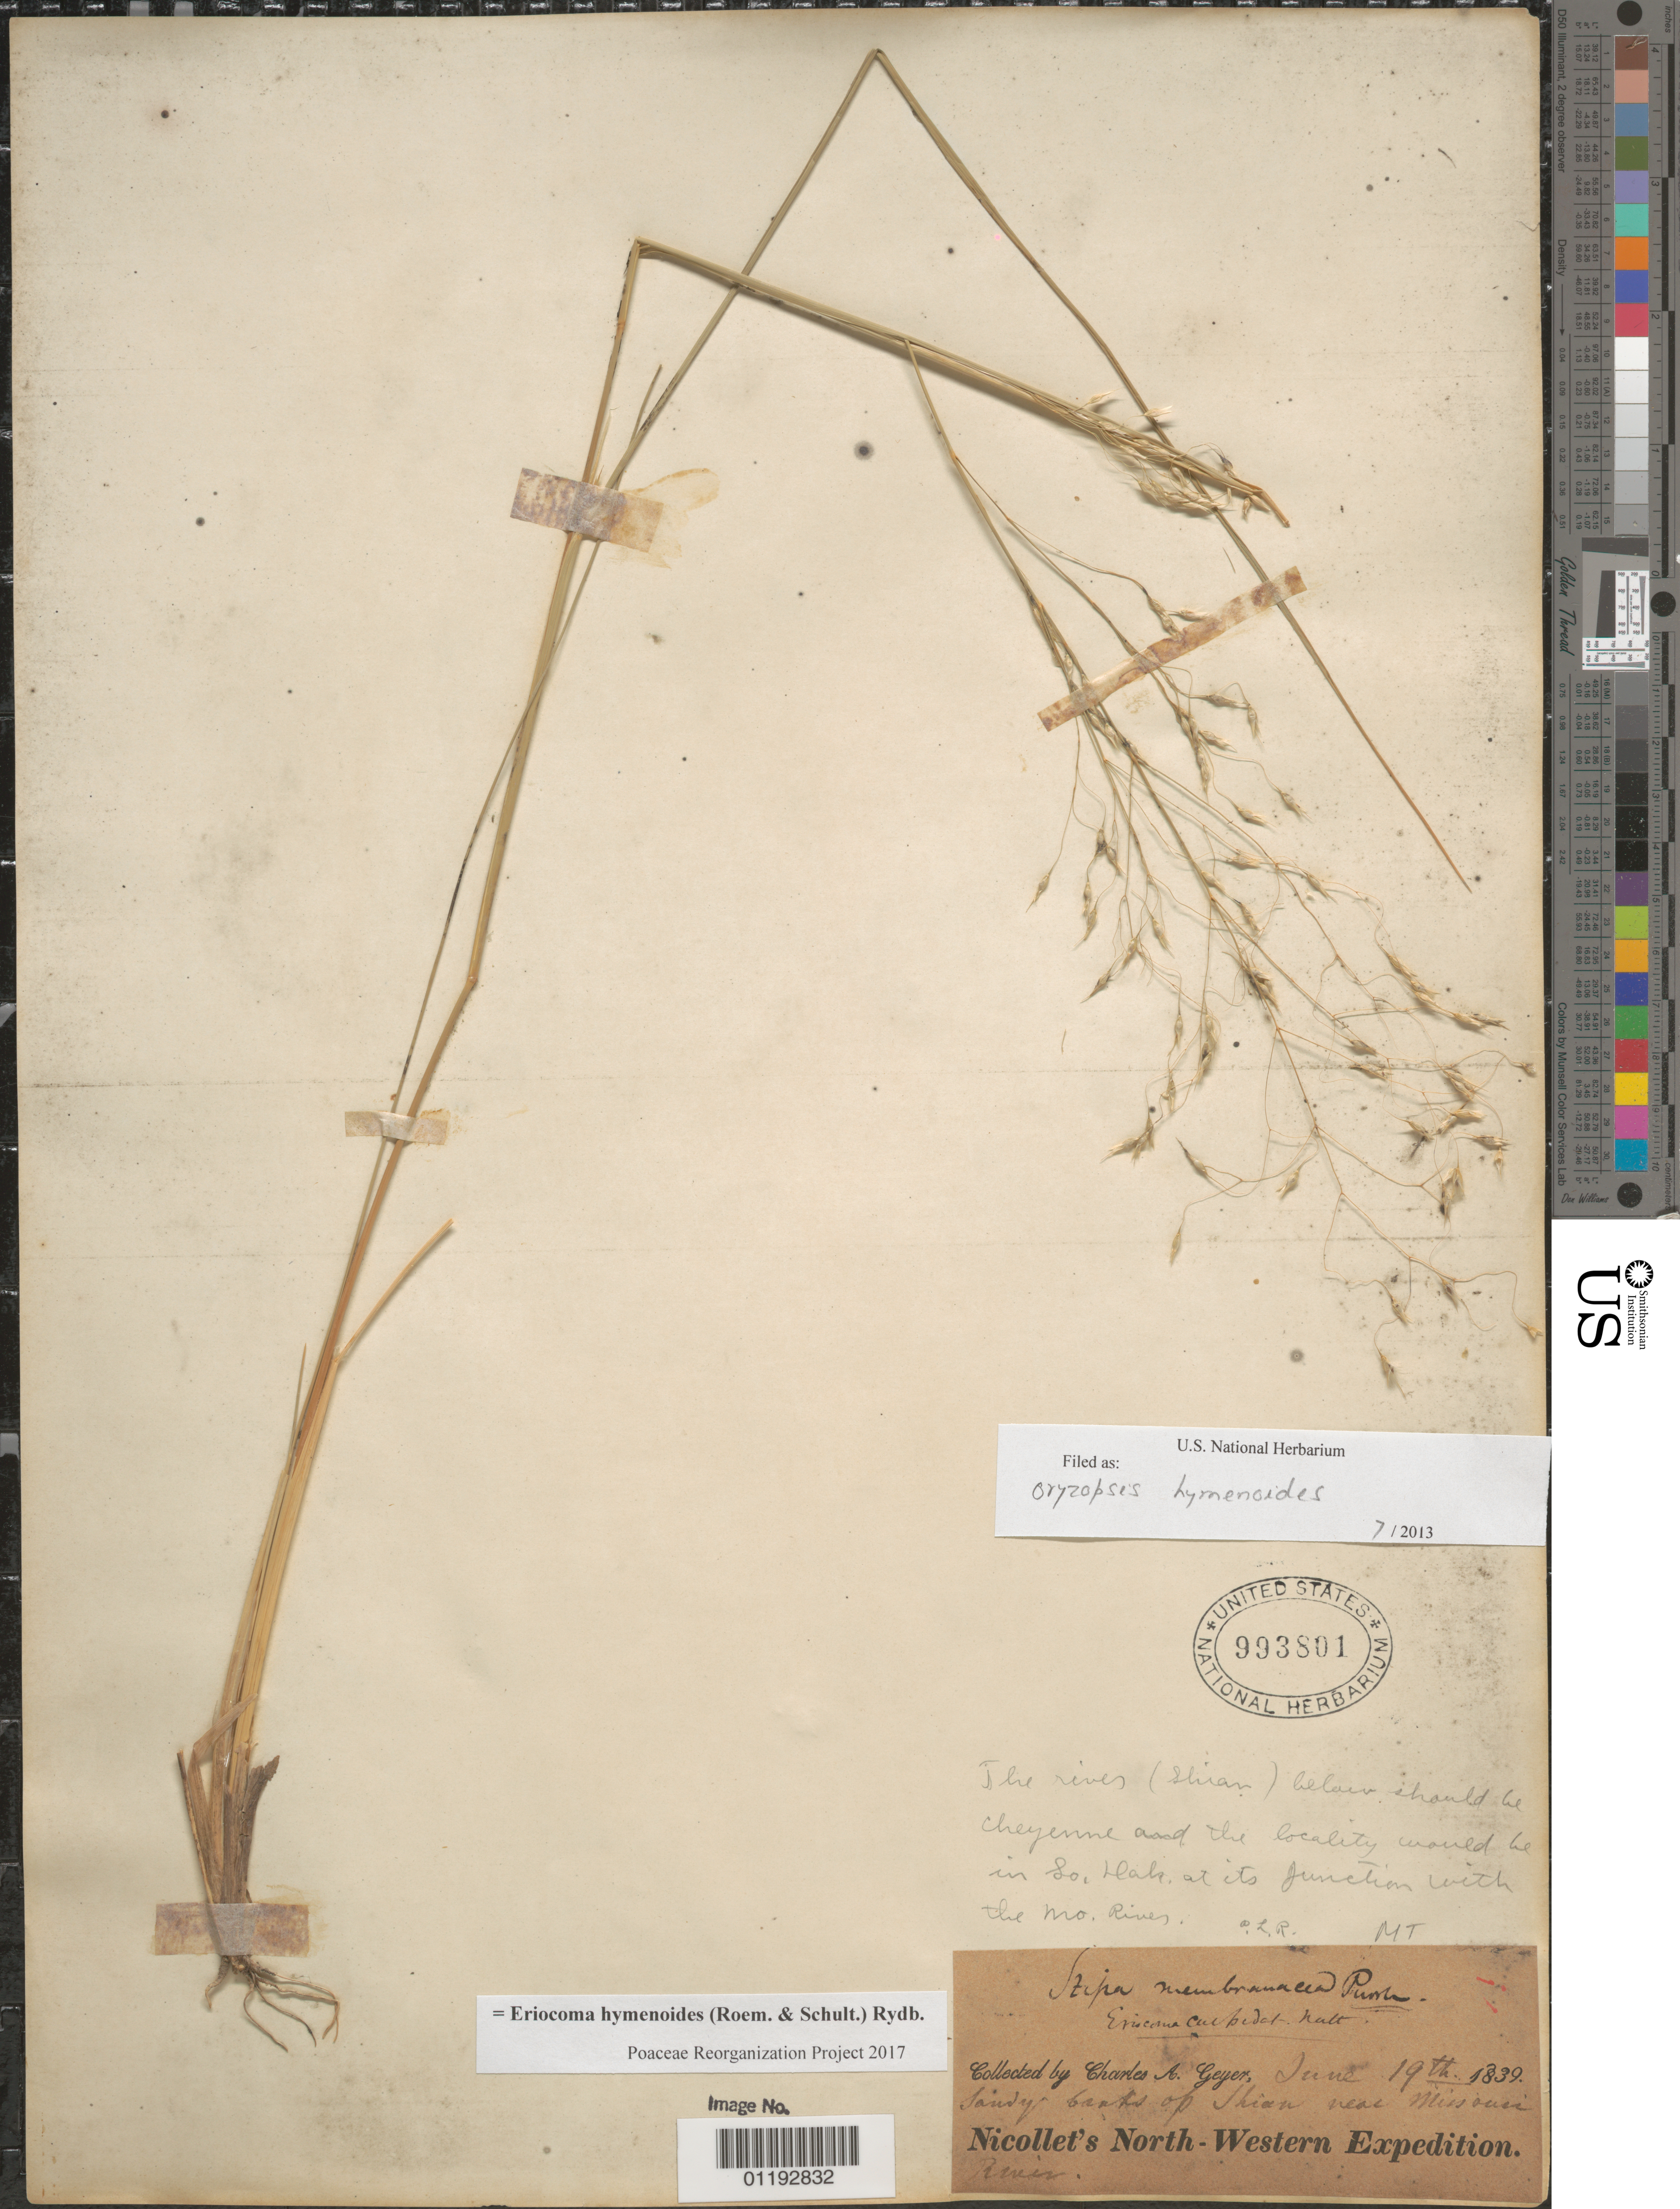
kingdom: Plantae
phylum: Tracheophyta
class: Liliopsida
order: Poales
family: Poaceae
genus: Eriocoma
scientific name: Eriocoma hymenoides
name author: (Roem. & Schult.) Rydb.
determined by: Poaceae Reorganization Project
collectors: C. A. Geyer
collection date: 1839-06-19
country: United States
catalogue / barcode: US 993801